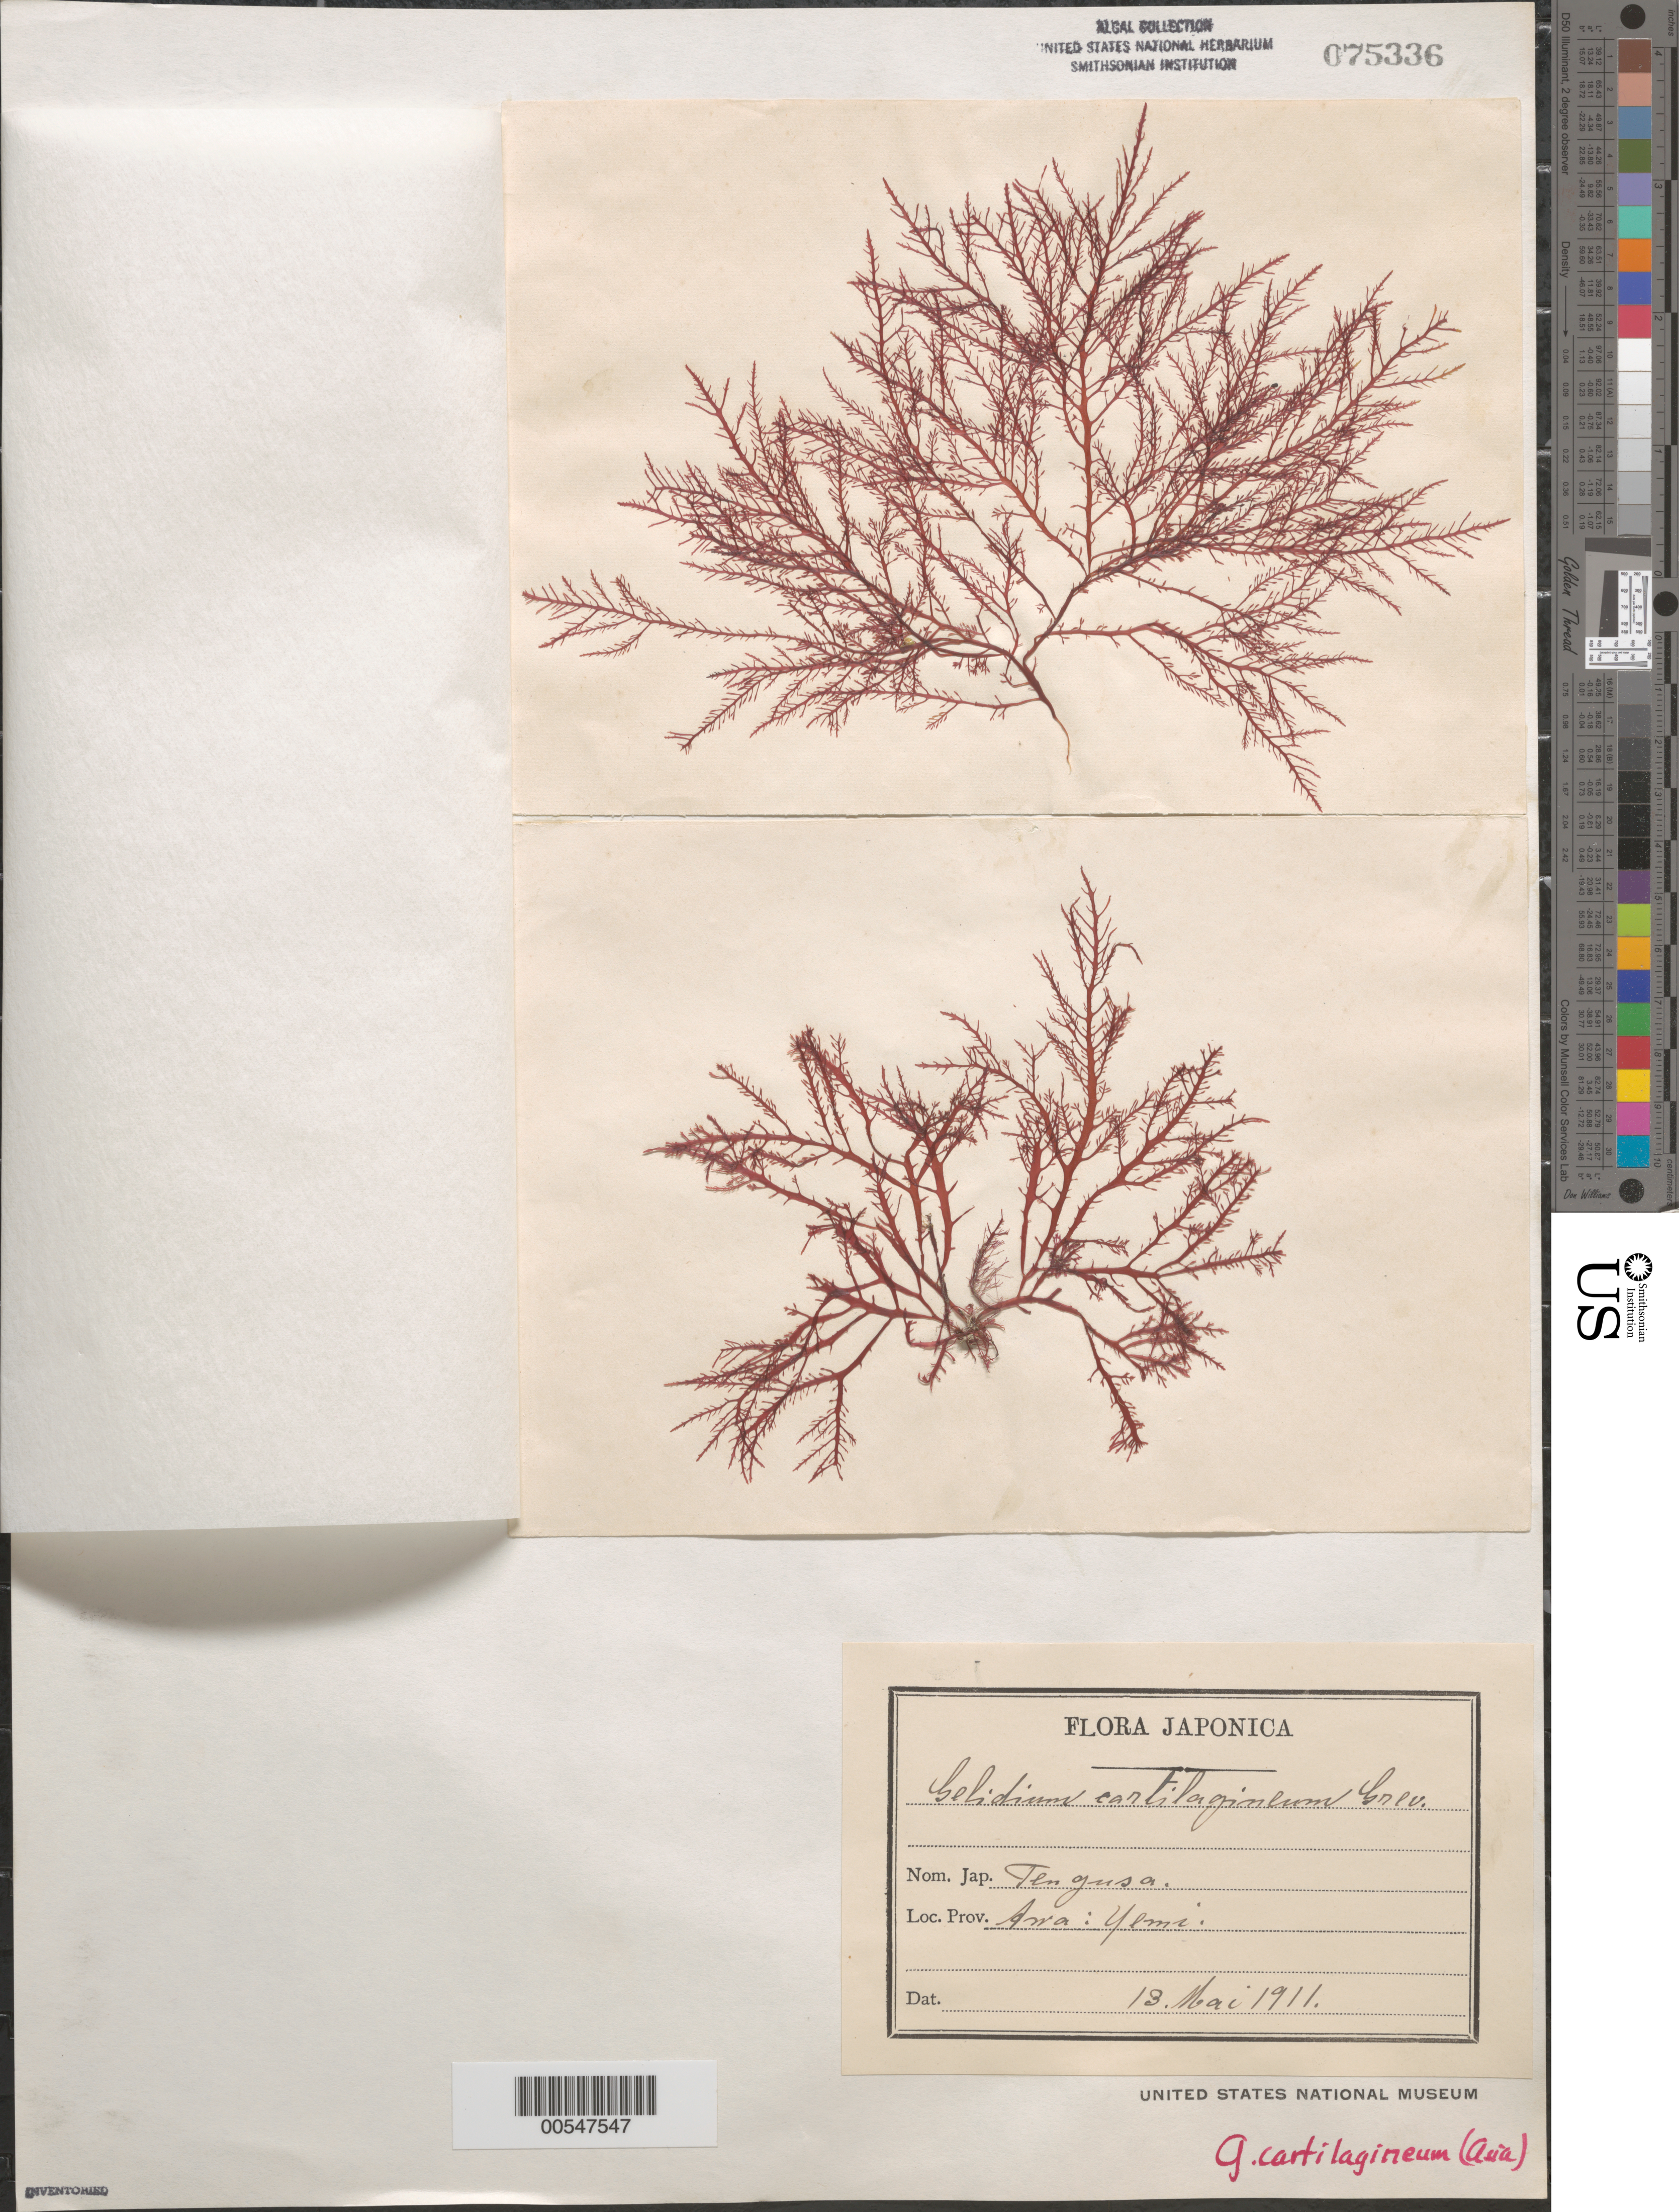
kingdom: Plantae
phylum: Rhodophyta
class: Florideophyceae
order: Plocamiales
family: Plocamiaceae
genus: Plocamium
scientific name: Plocamium cartilagineum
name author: (L.) P.S. Dixon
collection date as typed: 13 May 1911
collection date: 1911-05-13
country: Japan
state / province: Tiba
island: Honshu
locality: Emi (Yemi)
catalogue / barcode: US 75336